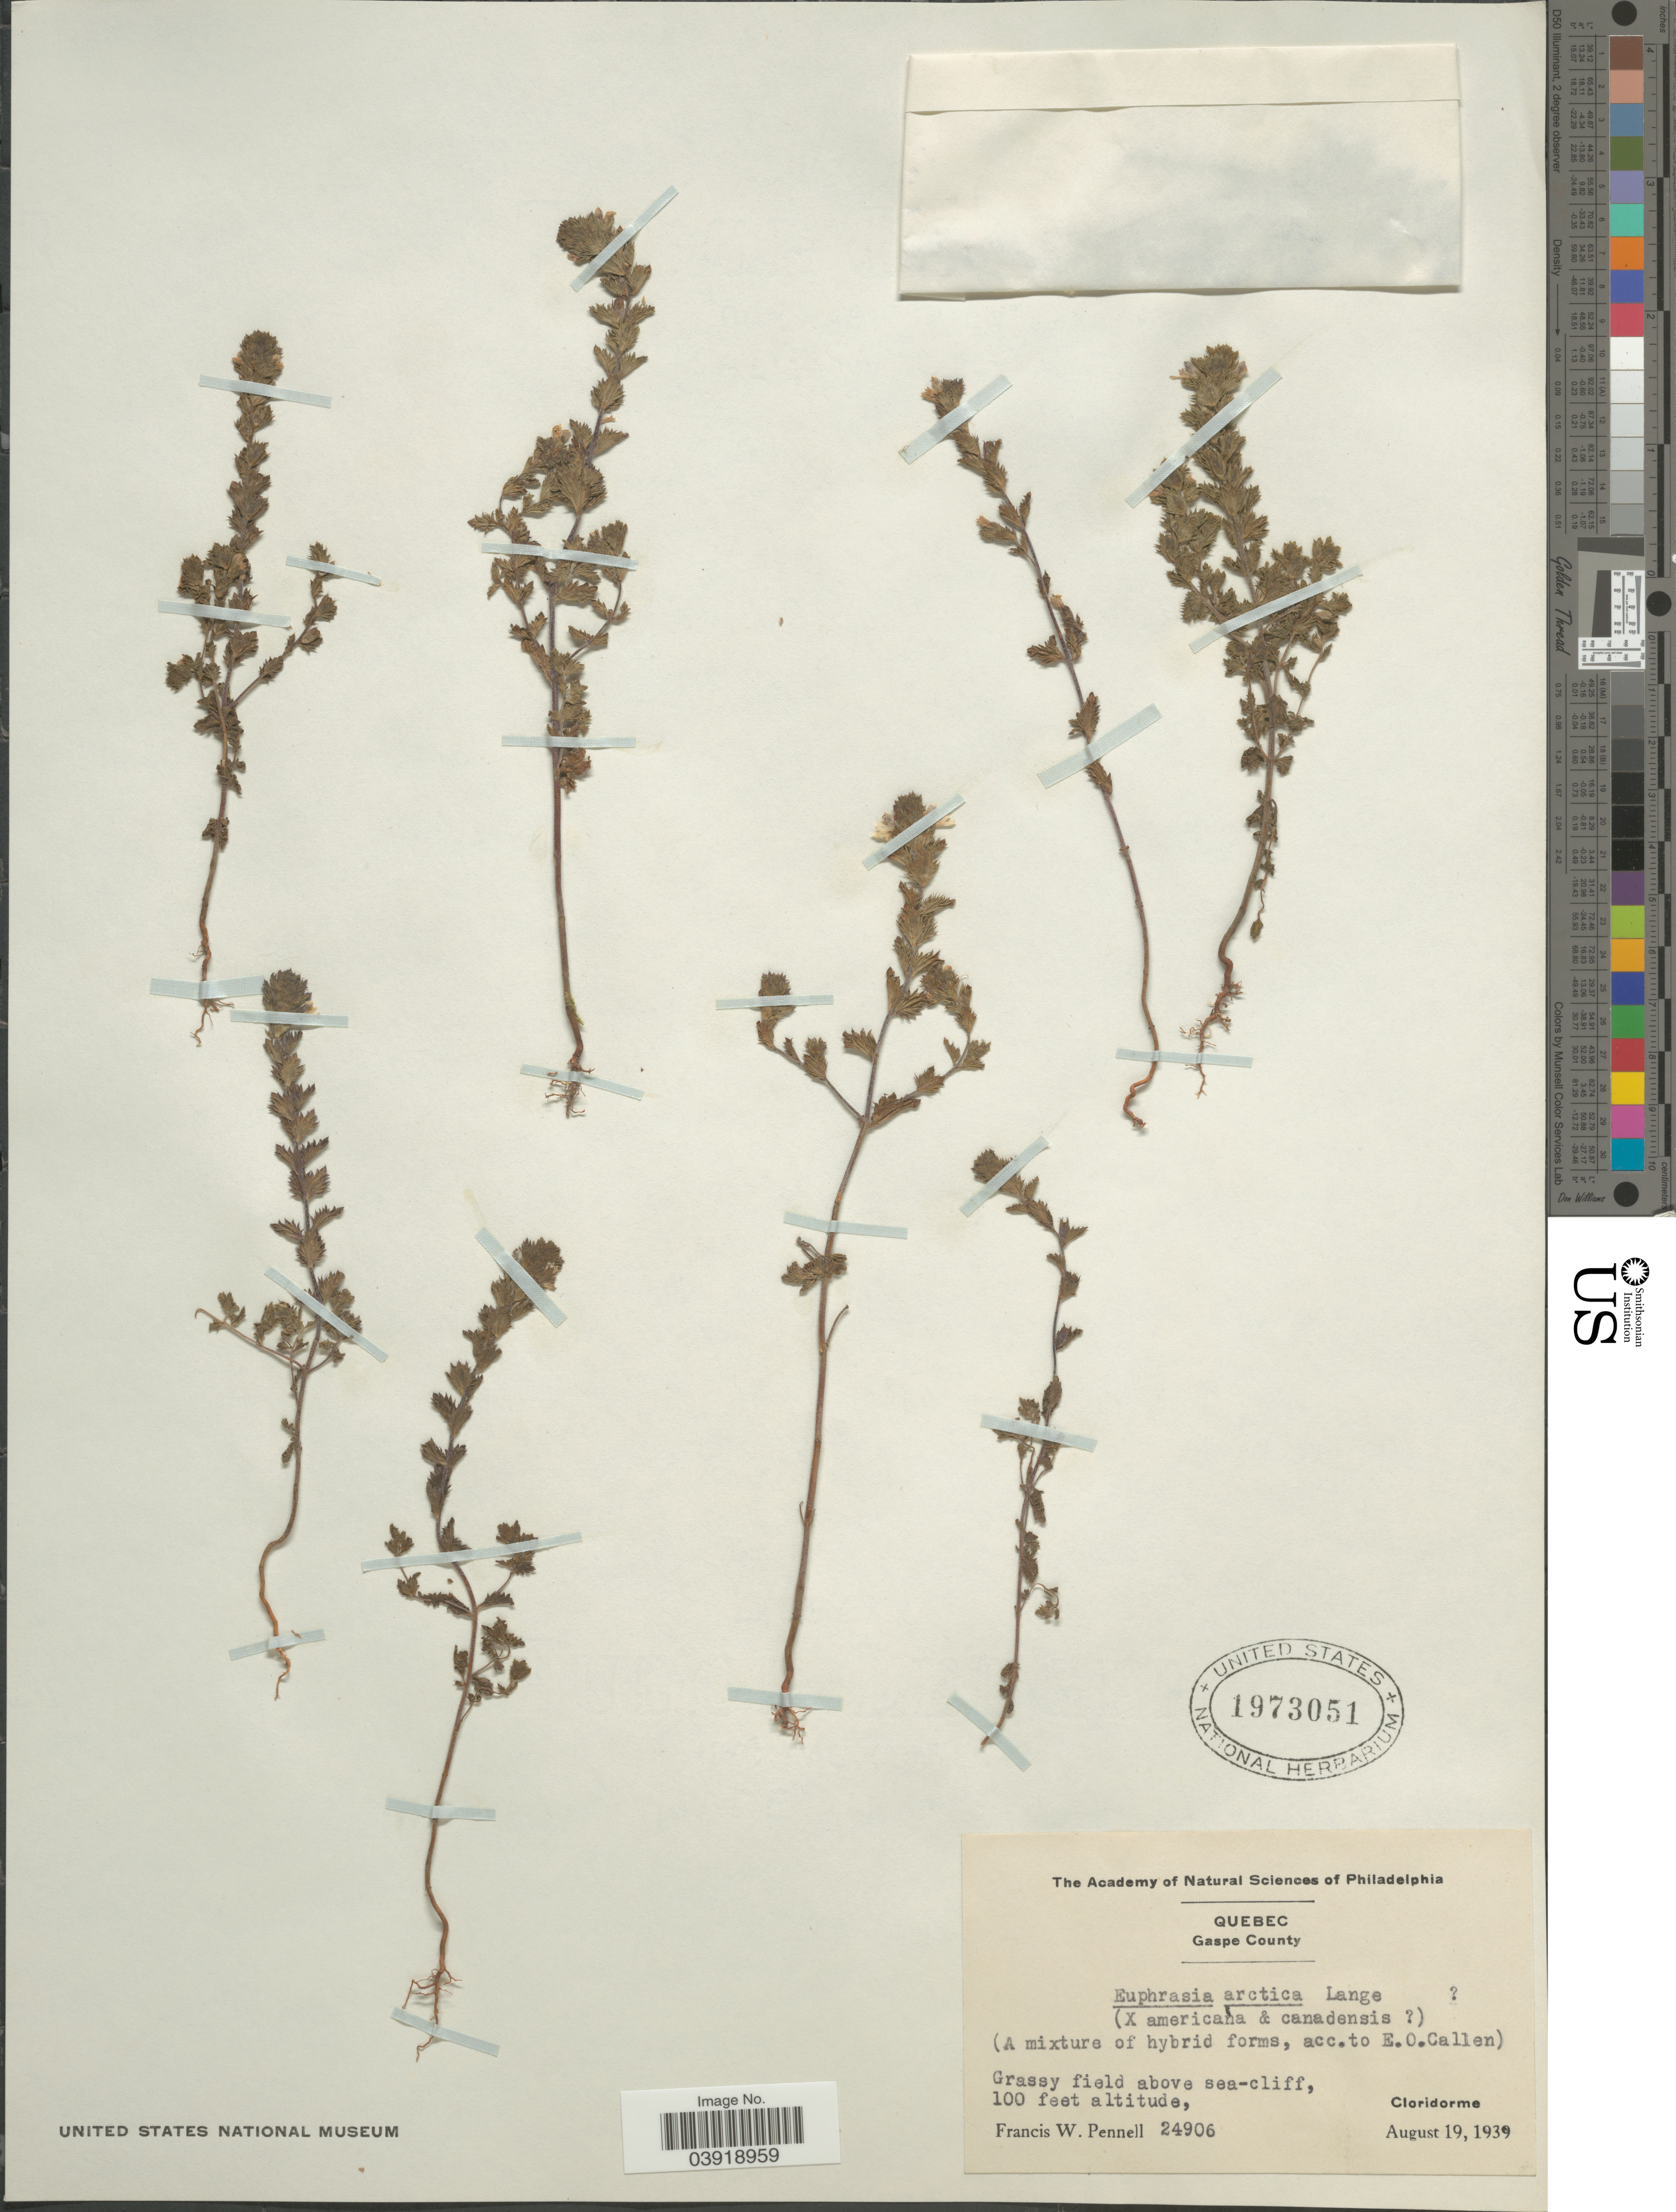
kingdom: Plantae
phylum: Tracheophyta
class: Magnoliopsida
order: Lamiales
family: Orobanchaceae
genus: Euphrasia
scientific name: Euphrasia arctica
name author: Lange ex Rostrup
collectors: F. W. Pennell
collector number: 24906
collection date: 1939-08-19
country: Canada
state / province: Quebec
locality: Gaspe County. Above sea-cliff, Cloridorme.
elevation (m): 30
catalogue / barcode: US 1973051